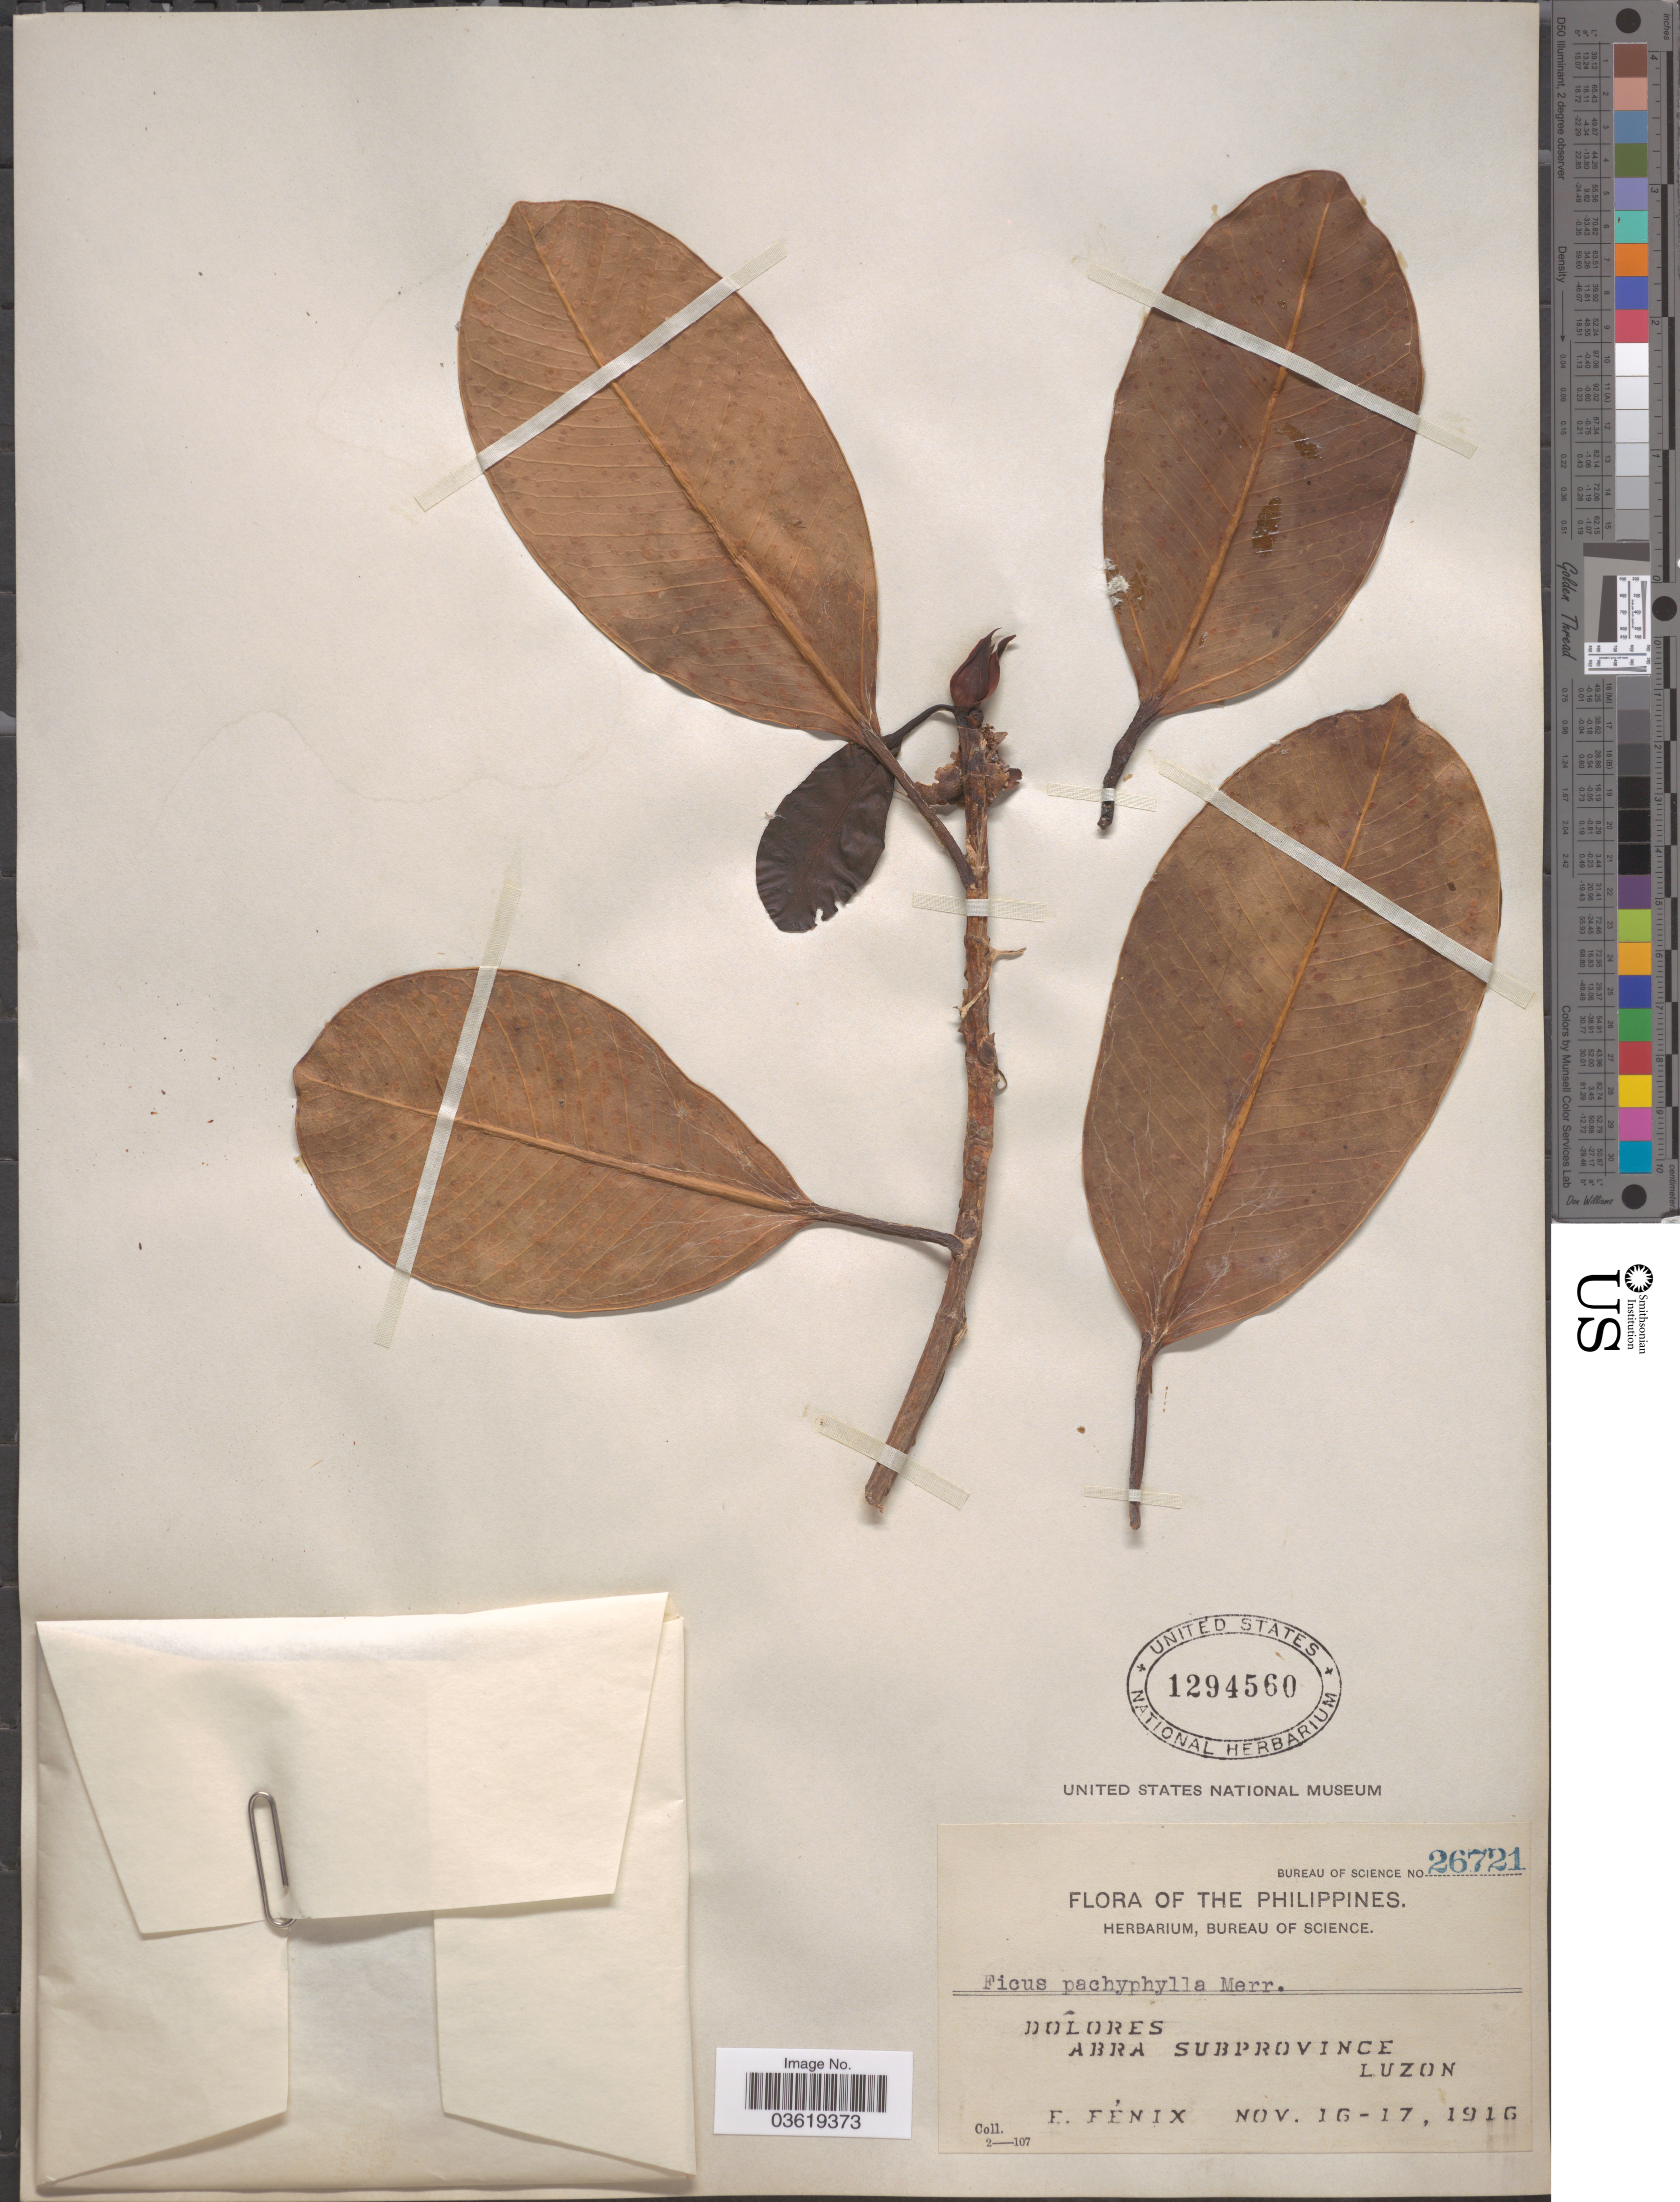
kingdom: Plantae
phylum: Tracheophyta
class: Magnoliopsida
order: Rosales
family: Moraceae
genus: Ficus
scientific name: Ficus pachyphylla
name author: Merr.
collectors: E. Fénix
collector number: Bureau of Science 26721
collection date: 1916-11-16/1916-11-17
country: Philippines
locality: Dolores, Abra Subprovince, Luzon.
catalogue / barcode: US 1294560